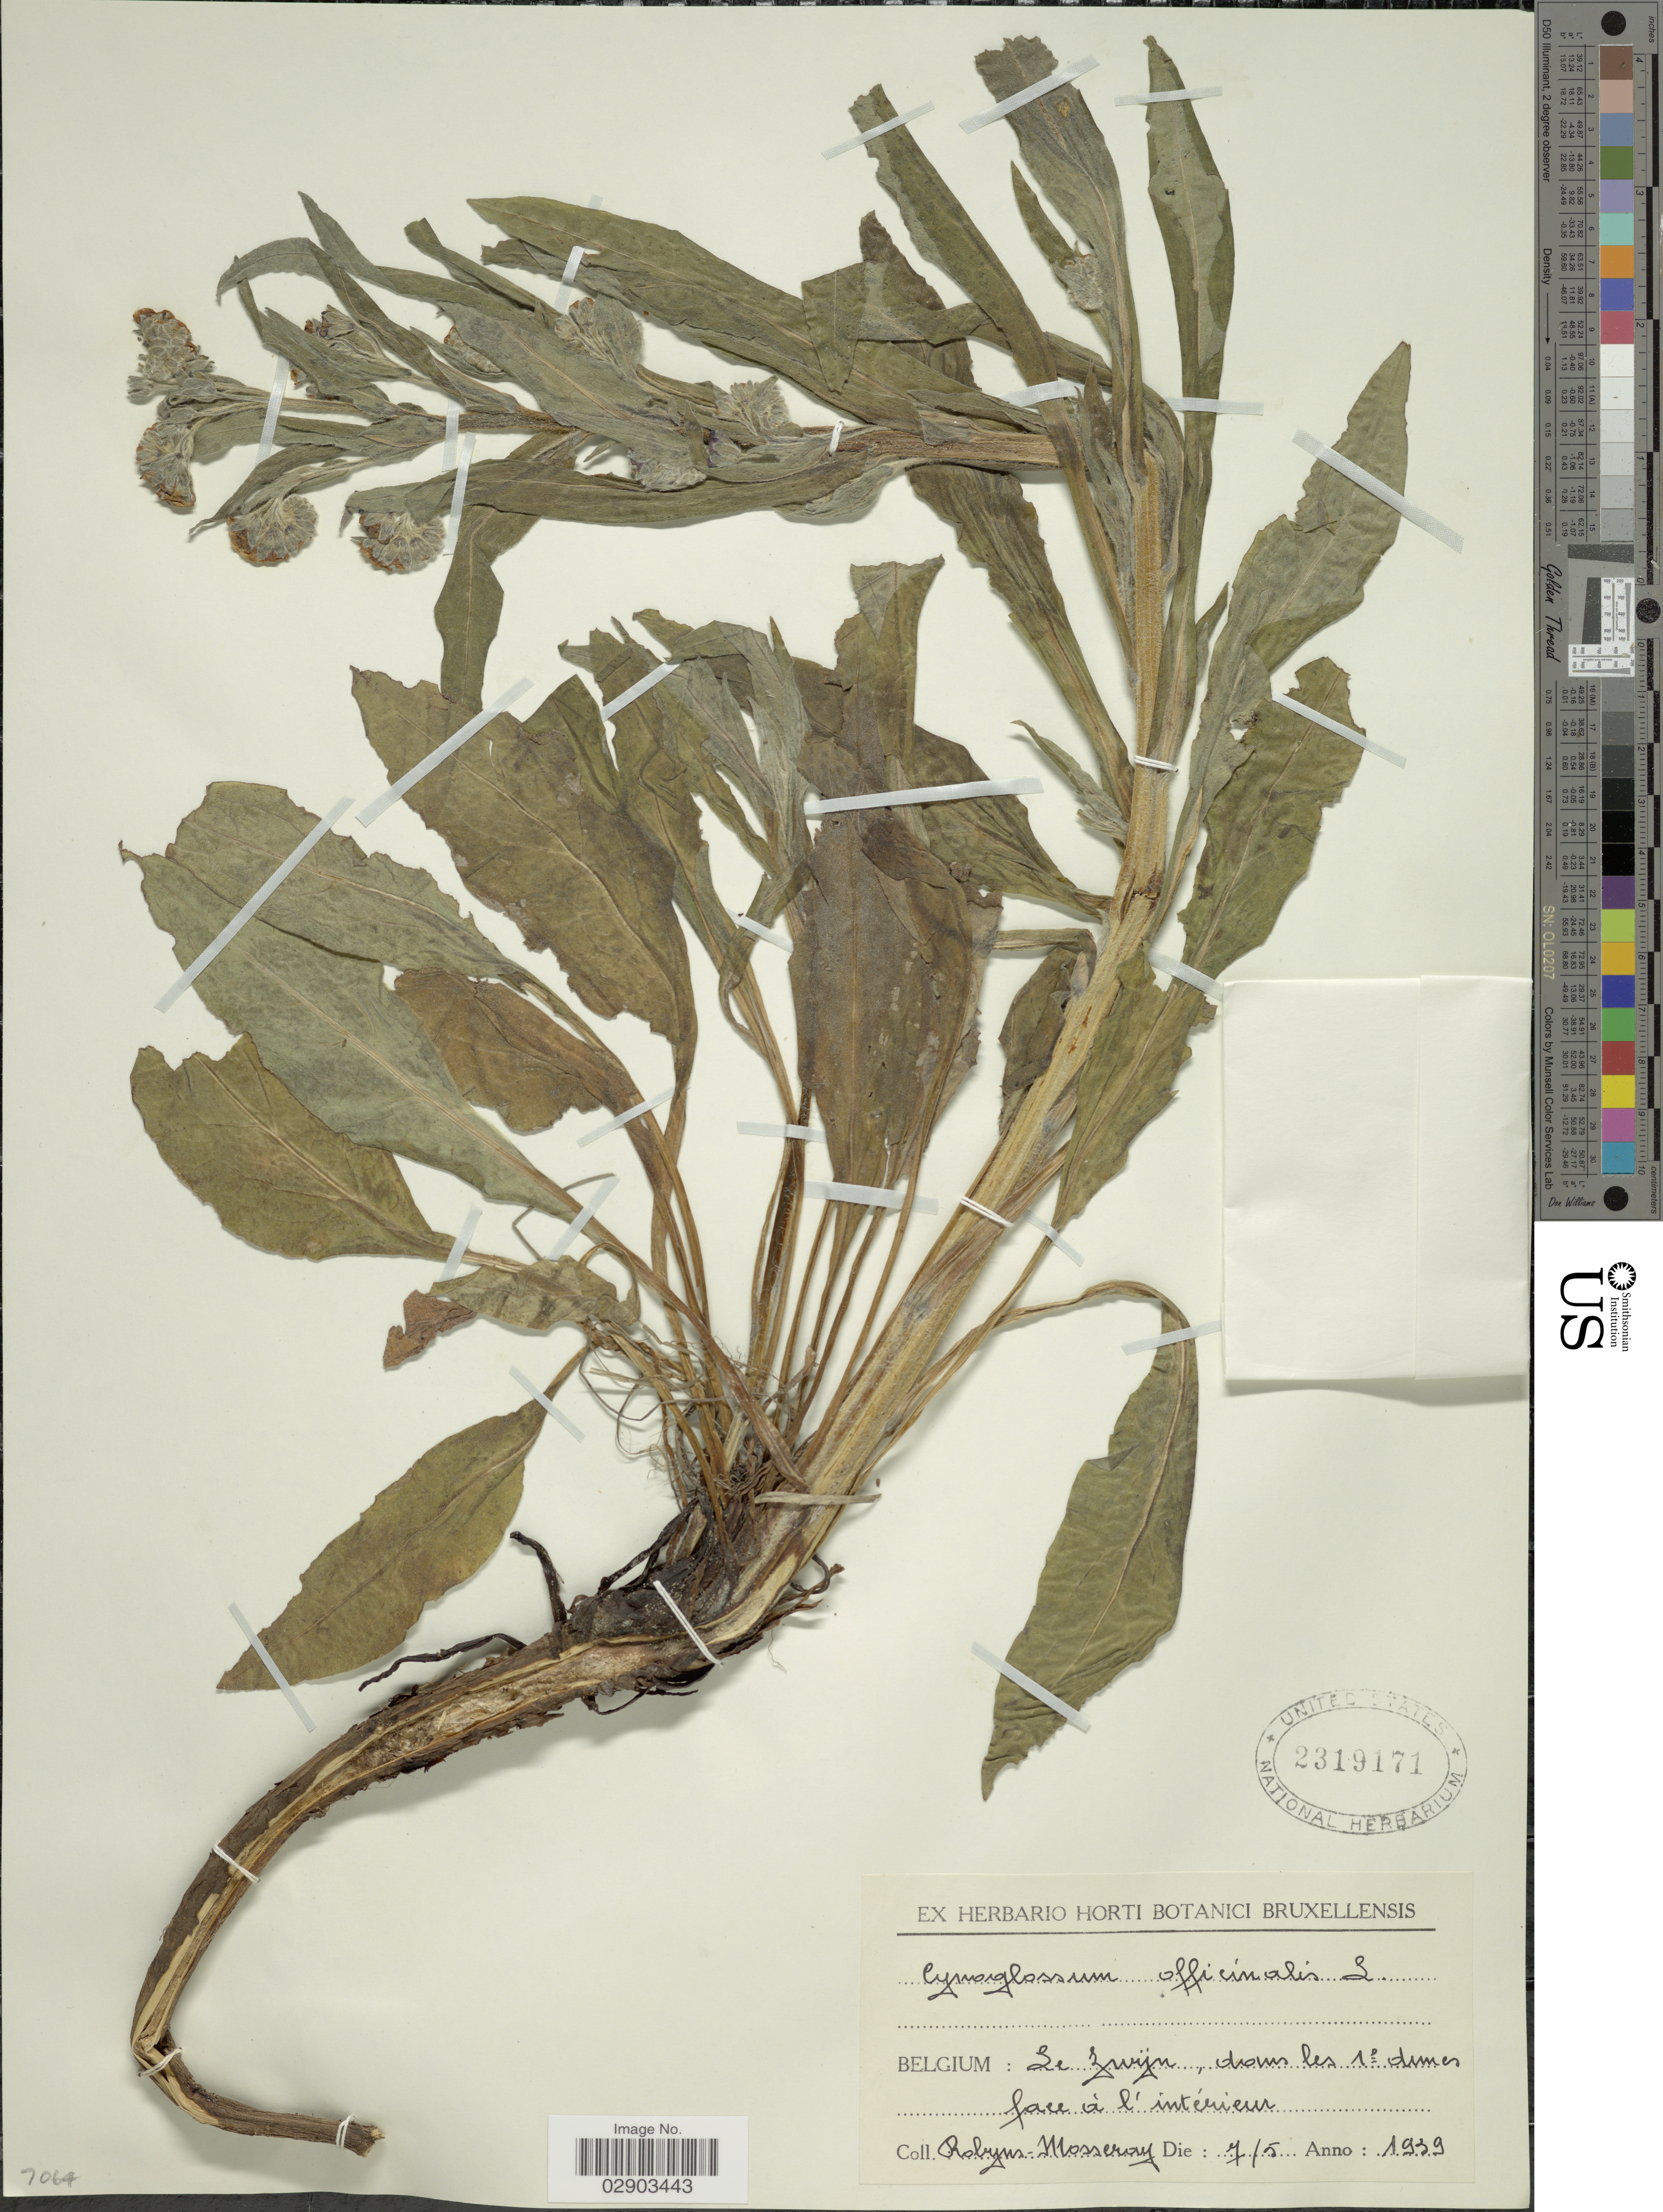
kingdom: Plantae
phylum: Tracheophyta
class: Magnoliopsida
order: Boraginales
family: Boraginaceae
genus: Cynoglossum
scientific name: Cynoglossum officinale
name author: L.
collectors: R. Mosseray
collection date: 1939-05-07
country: Belgium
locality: Le Zwijn, dans les 1e dunes face à l'intérieur.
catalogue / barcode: US 2319171